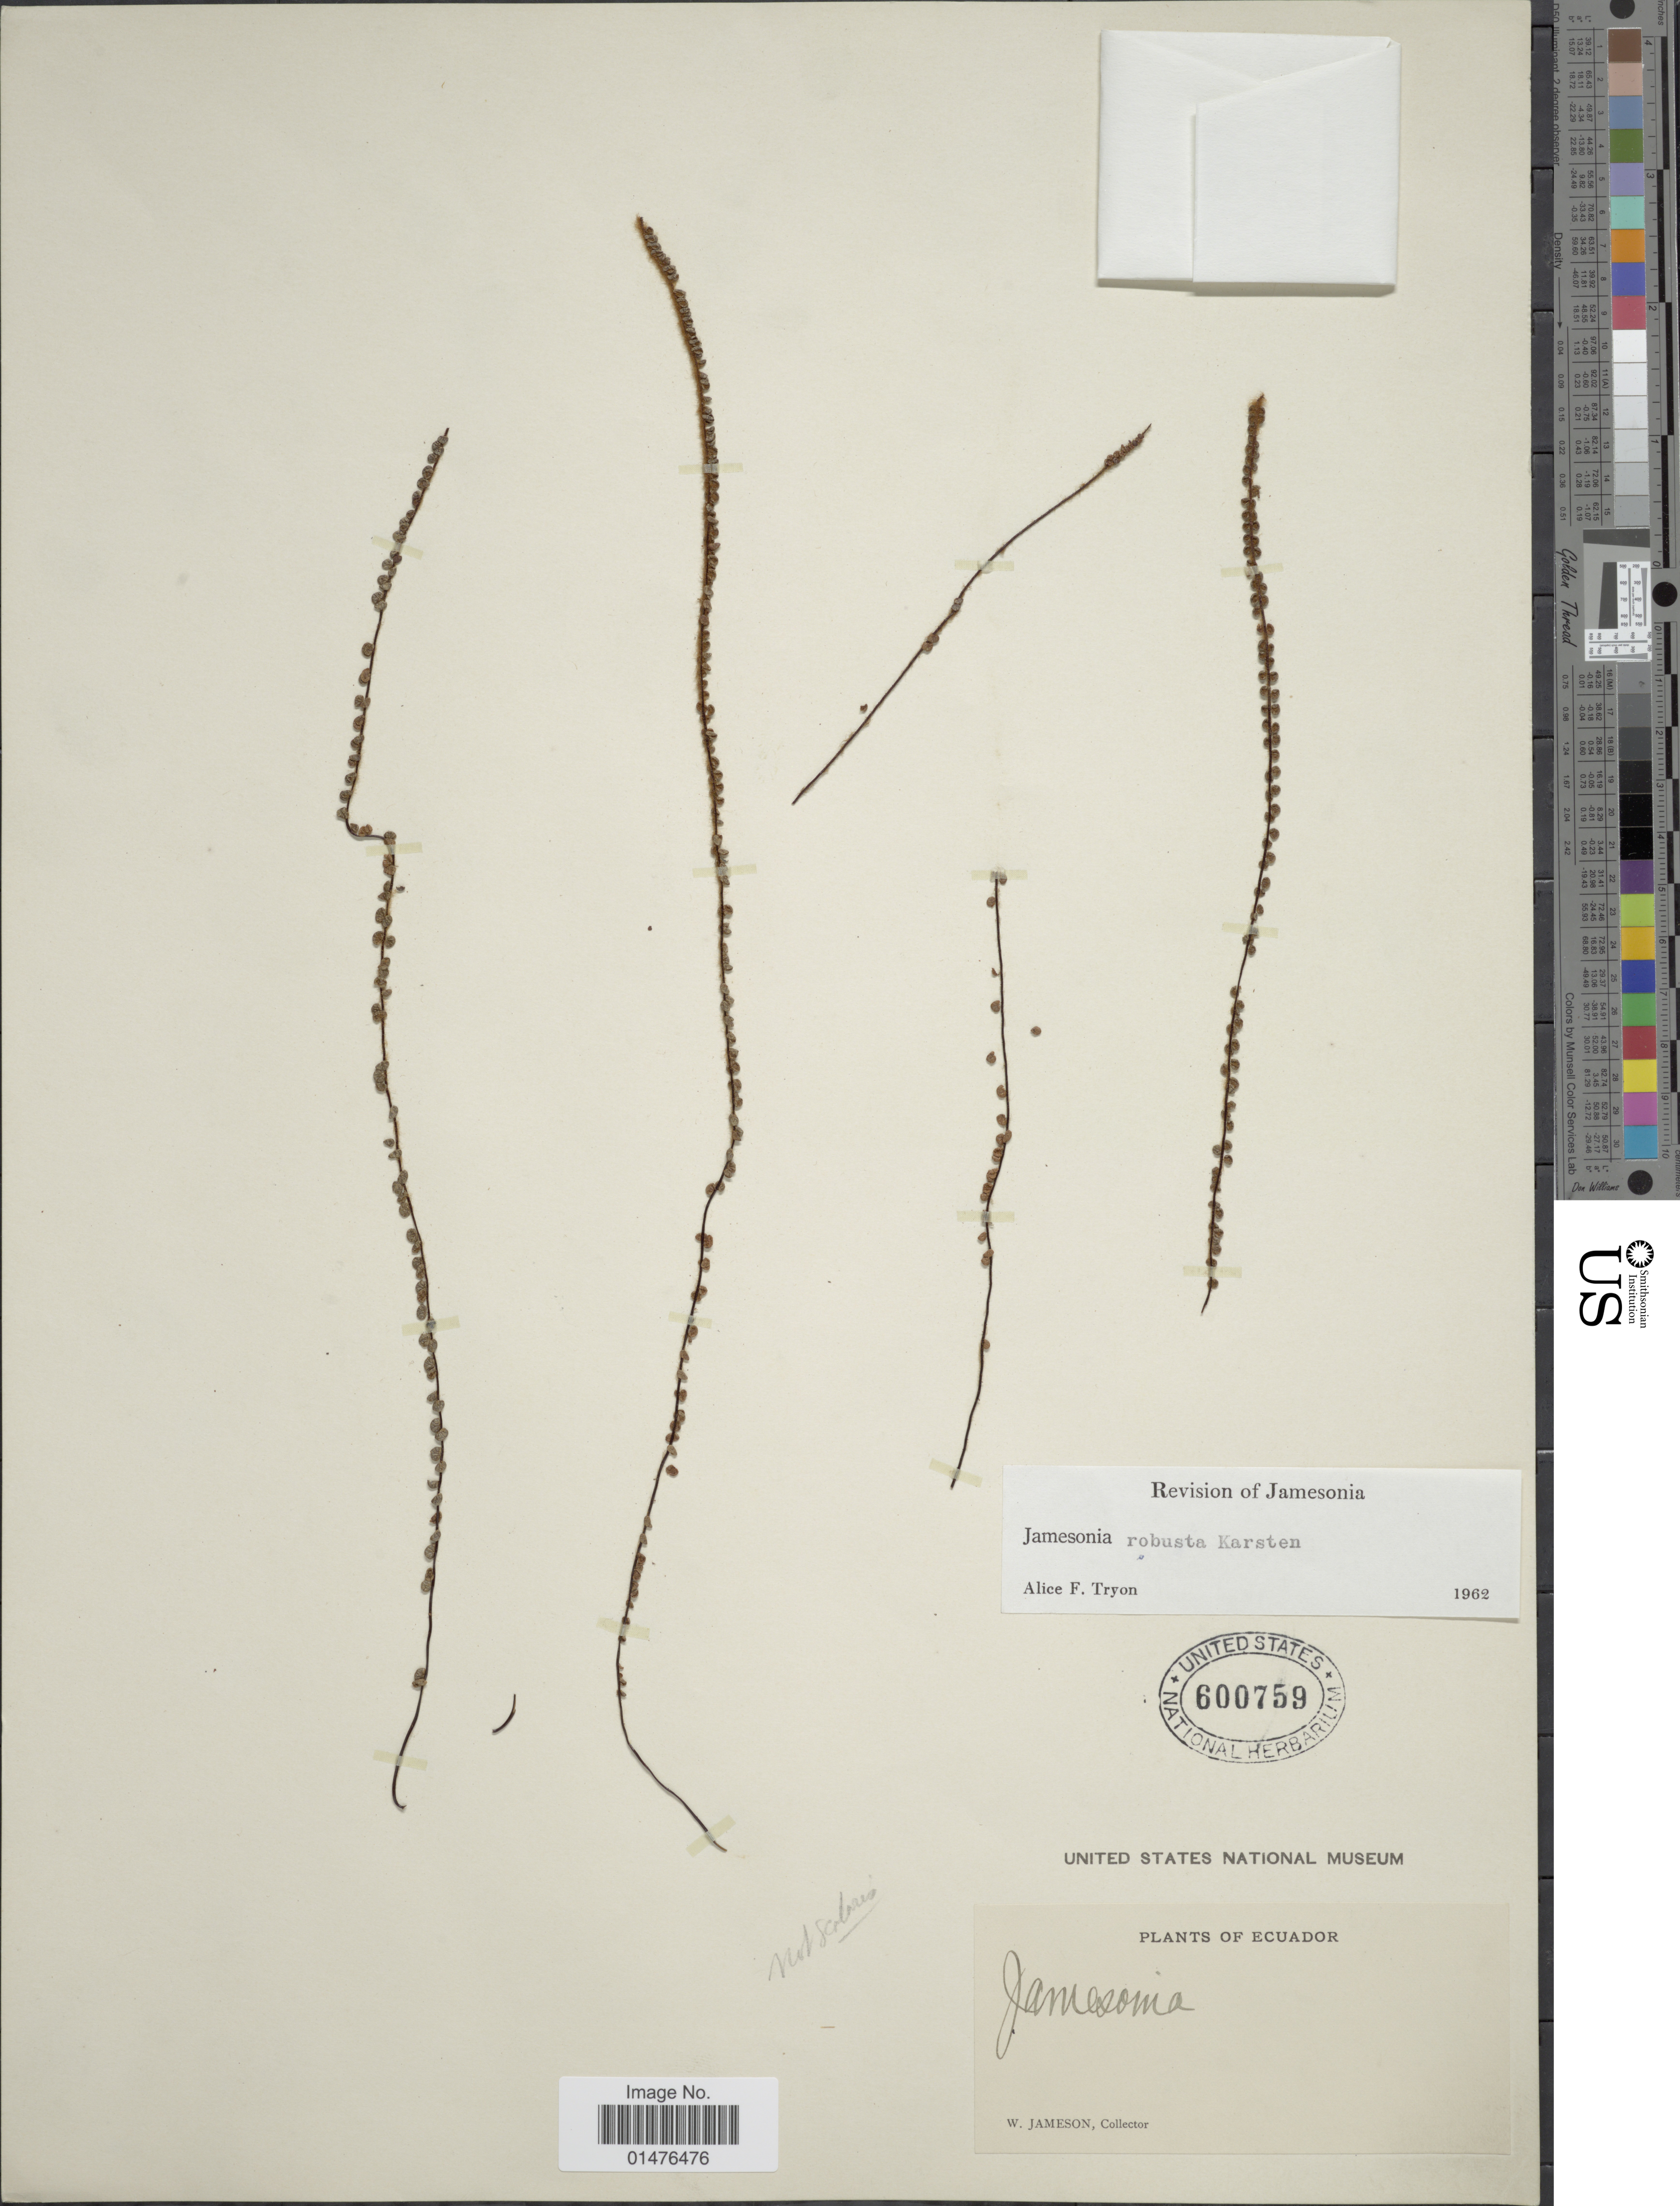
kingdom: Plantae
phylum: Tracheophyta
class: Polypodiopsida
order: Polypodiales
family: Pteridaceae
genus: Jamesonia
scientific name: Jamesonia robusta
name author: H. Karst.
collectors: W. Jameson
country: Ecuador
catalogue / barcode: US 600759